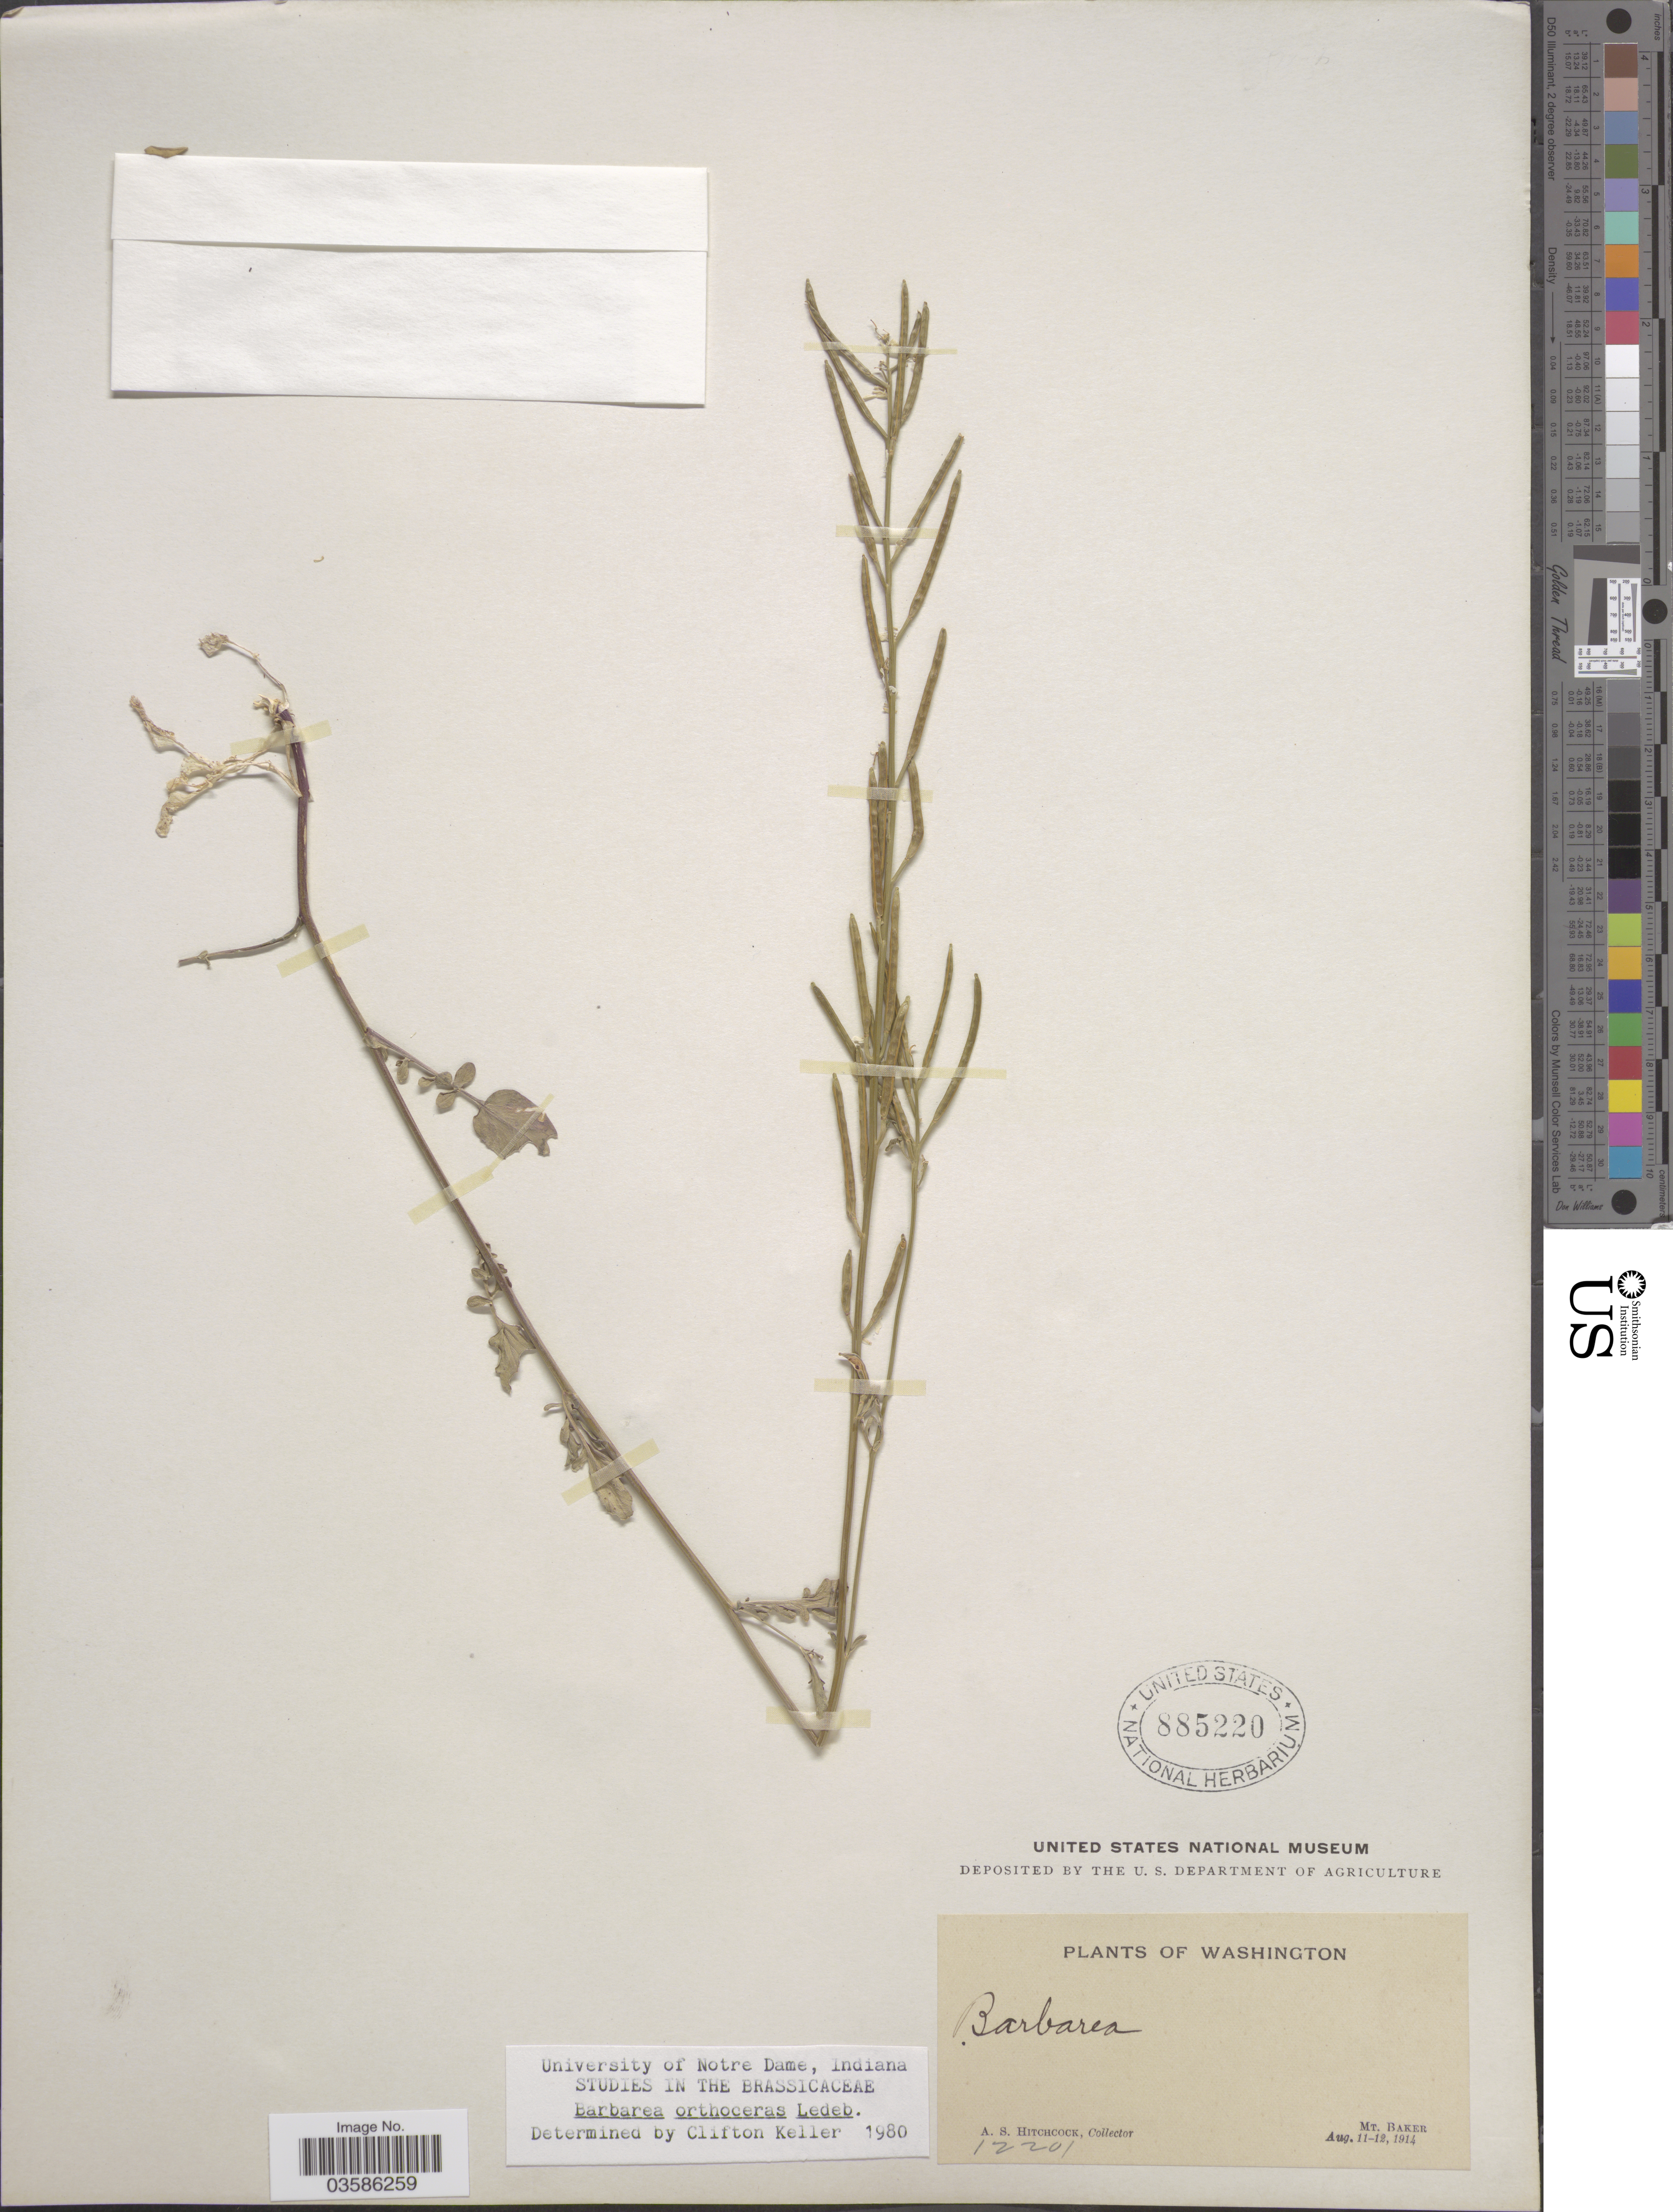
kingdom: Plantae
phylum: Tracheophyta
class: Magnoliopsida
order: Brassicales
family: Brassicaceae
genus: Barbarea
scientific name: Barbarea orthoceras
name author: Ledeb.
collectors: A. S. Hitchcock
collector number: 12201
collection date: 1914-08-11/1914-08-12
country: United States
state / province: Washington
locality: Mt. Baker.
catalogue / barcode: US 885220